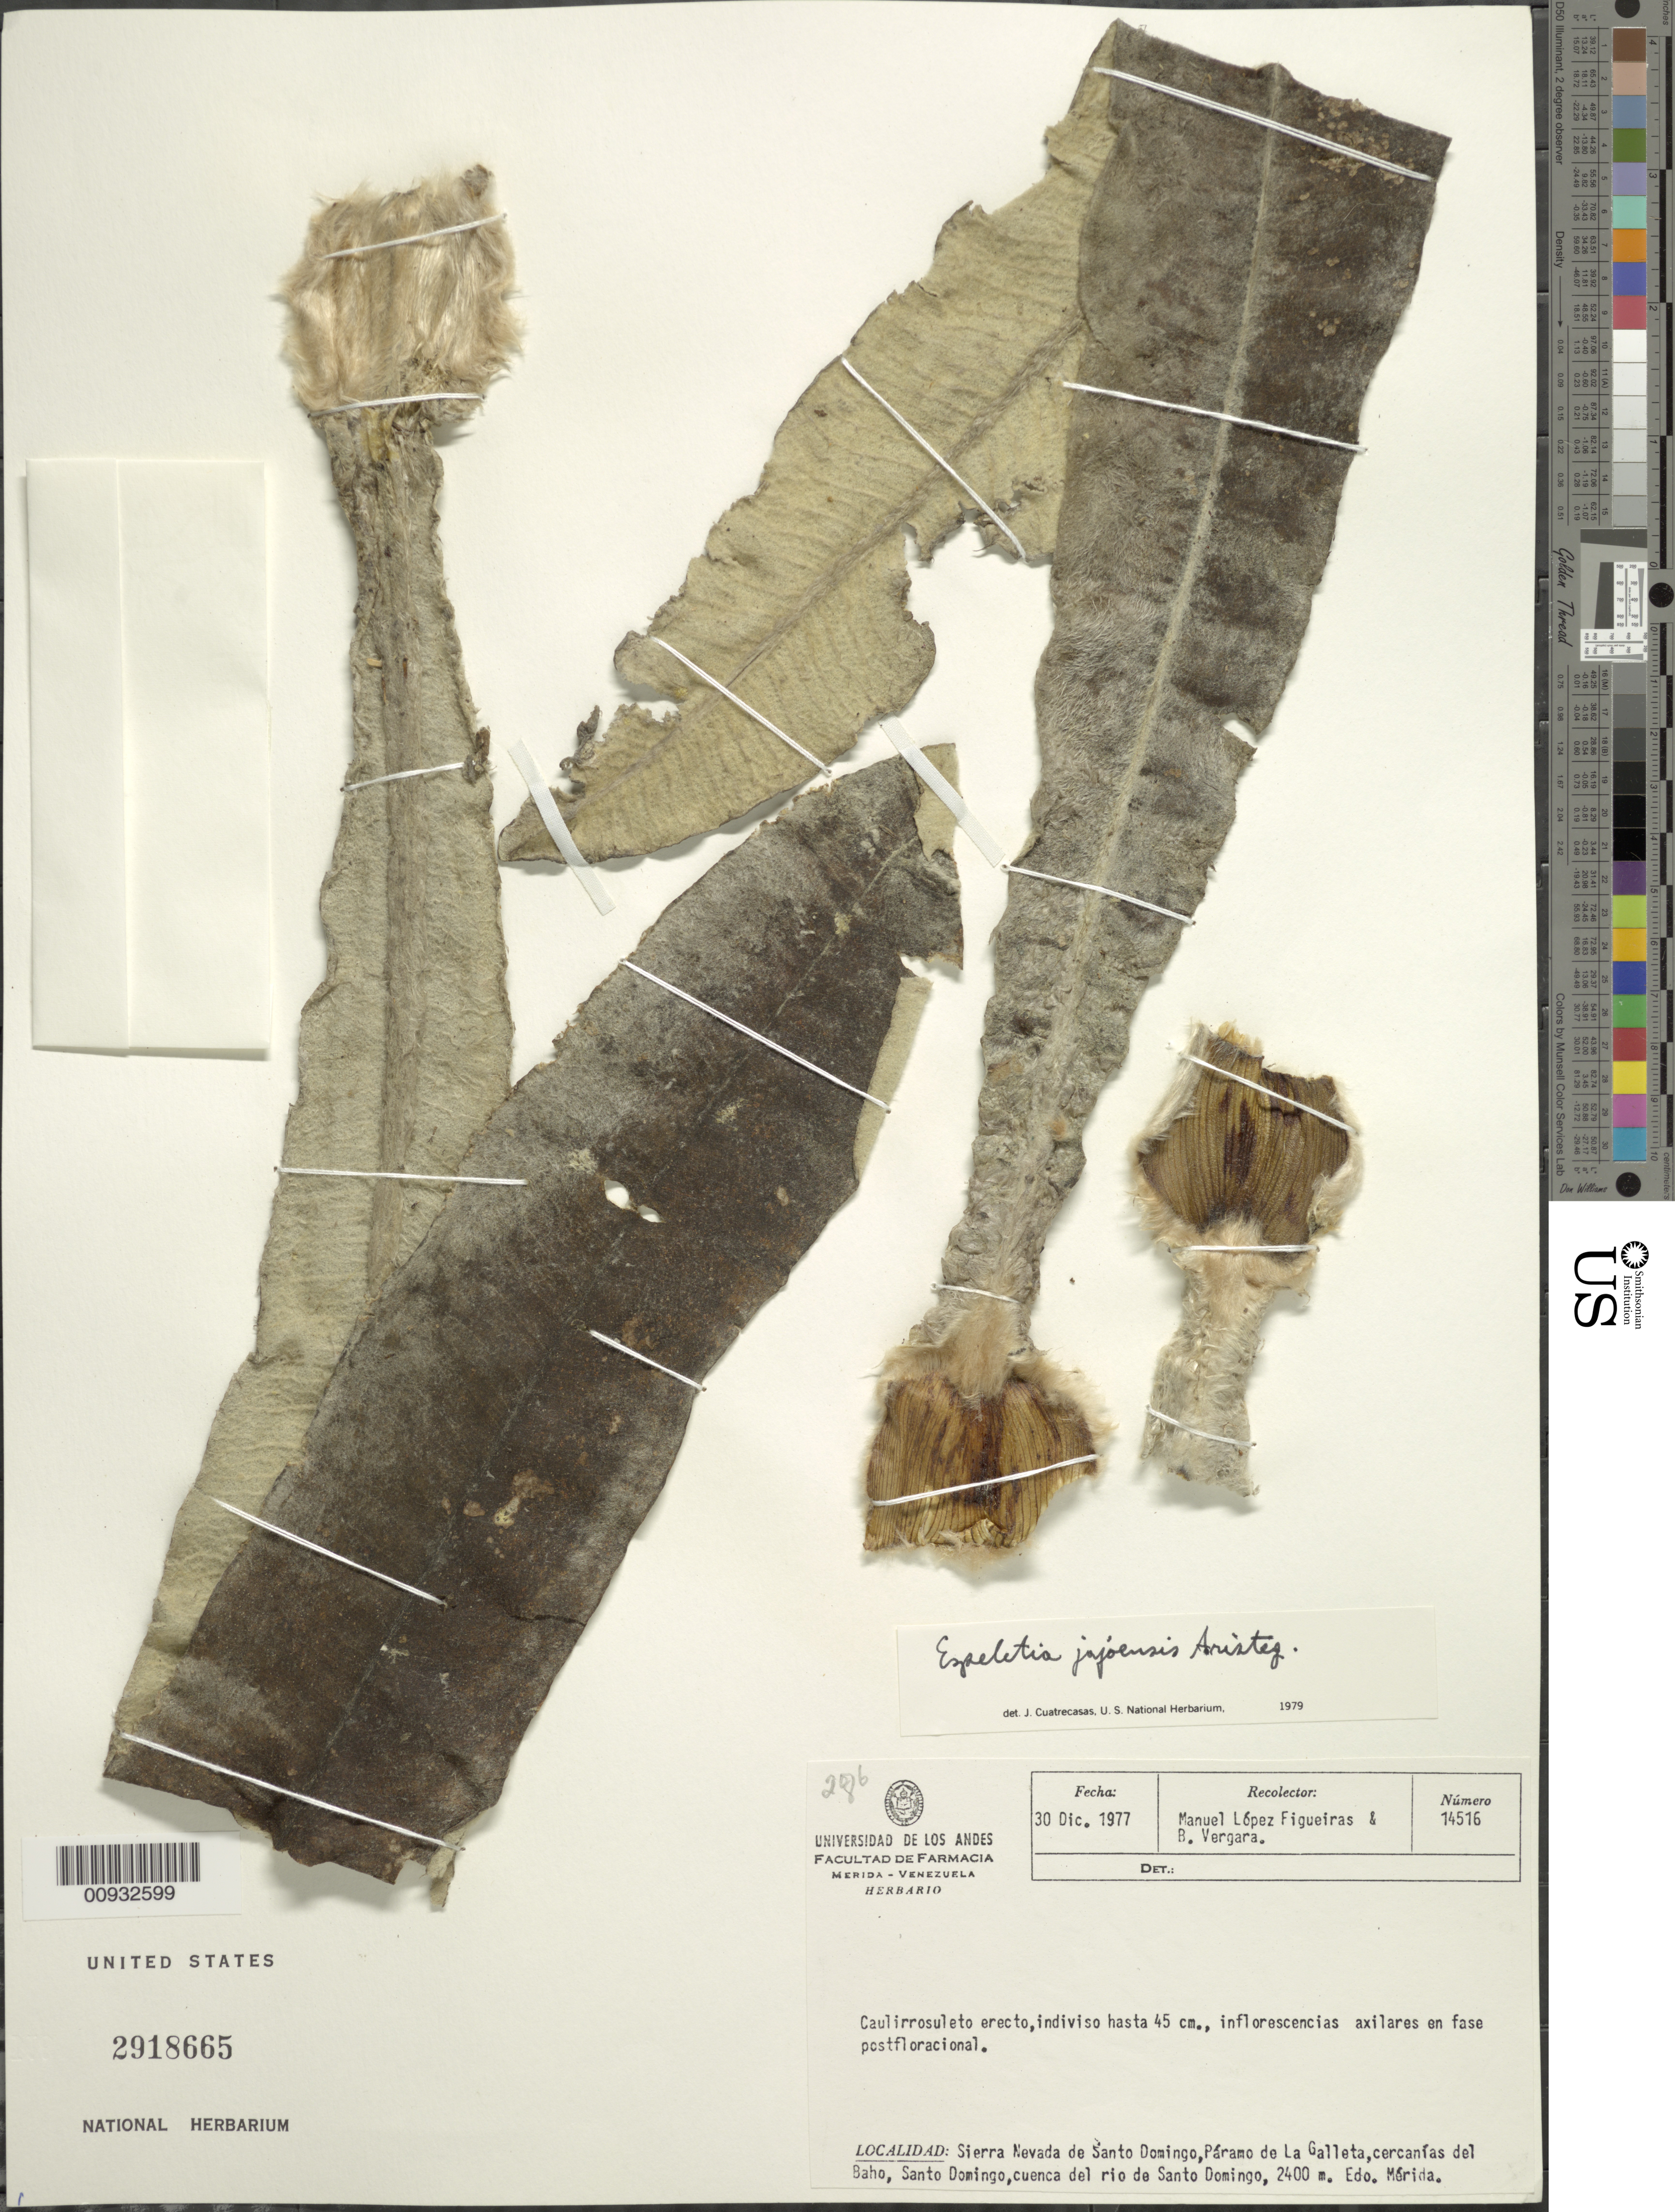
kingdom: Plantae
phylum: Tracheophyta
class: Magnoliopsida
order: Asterales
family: Asteraceae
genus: Espeletia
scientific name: Espeletia jajoensis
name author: Aristeg.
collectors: M. López Figueiras & B. Vergara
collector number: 14516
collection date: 1977-12-30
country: Venezuela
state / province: Mérida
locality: Sierra Nevada de Santo Domingo, Paramo de La Galleta, cercania del Baho, Santo Domingo, cuenca del rio de Santo Domingo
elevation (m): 2400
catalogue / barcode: US 2918665